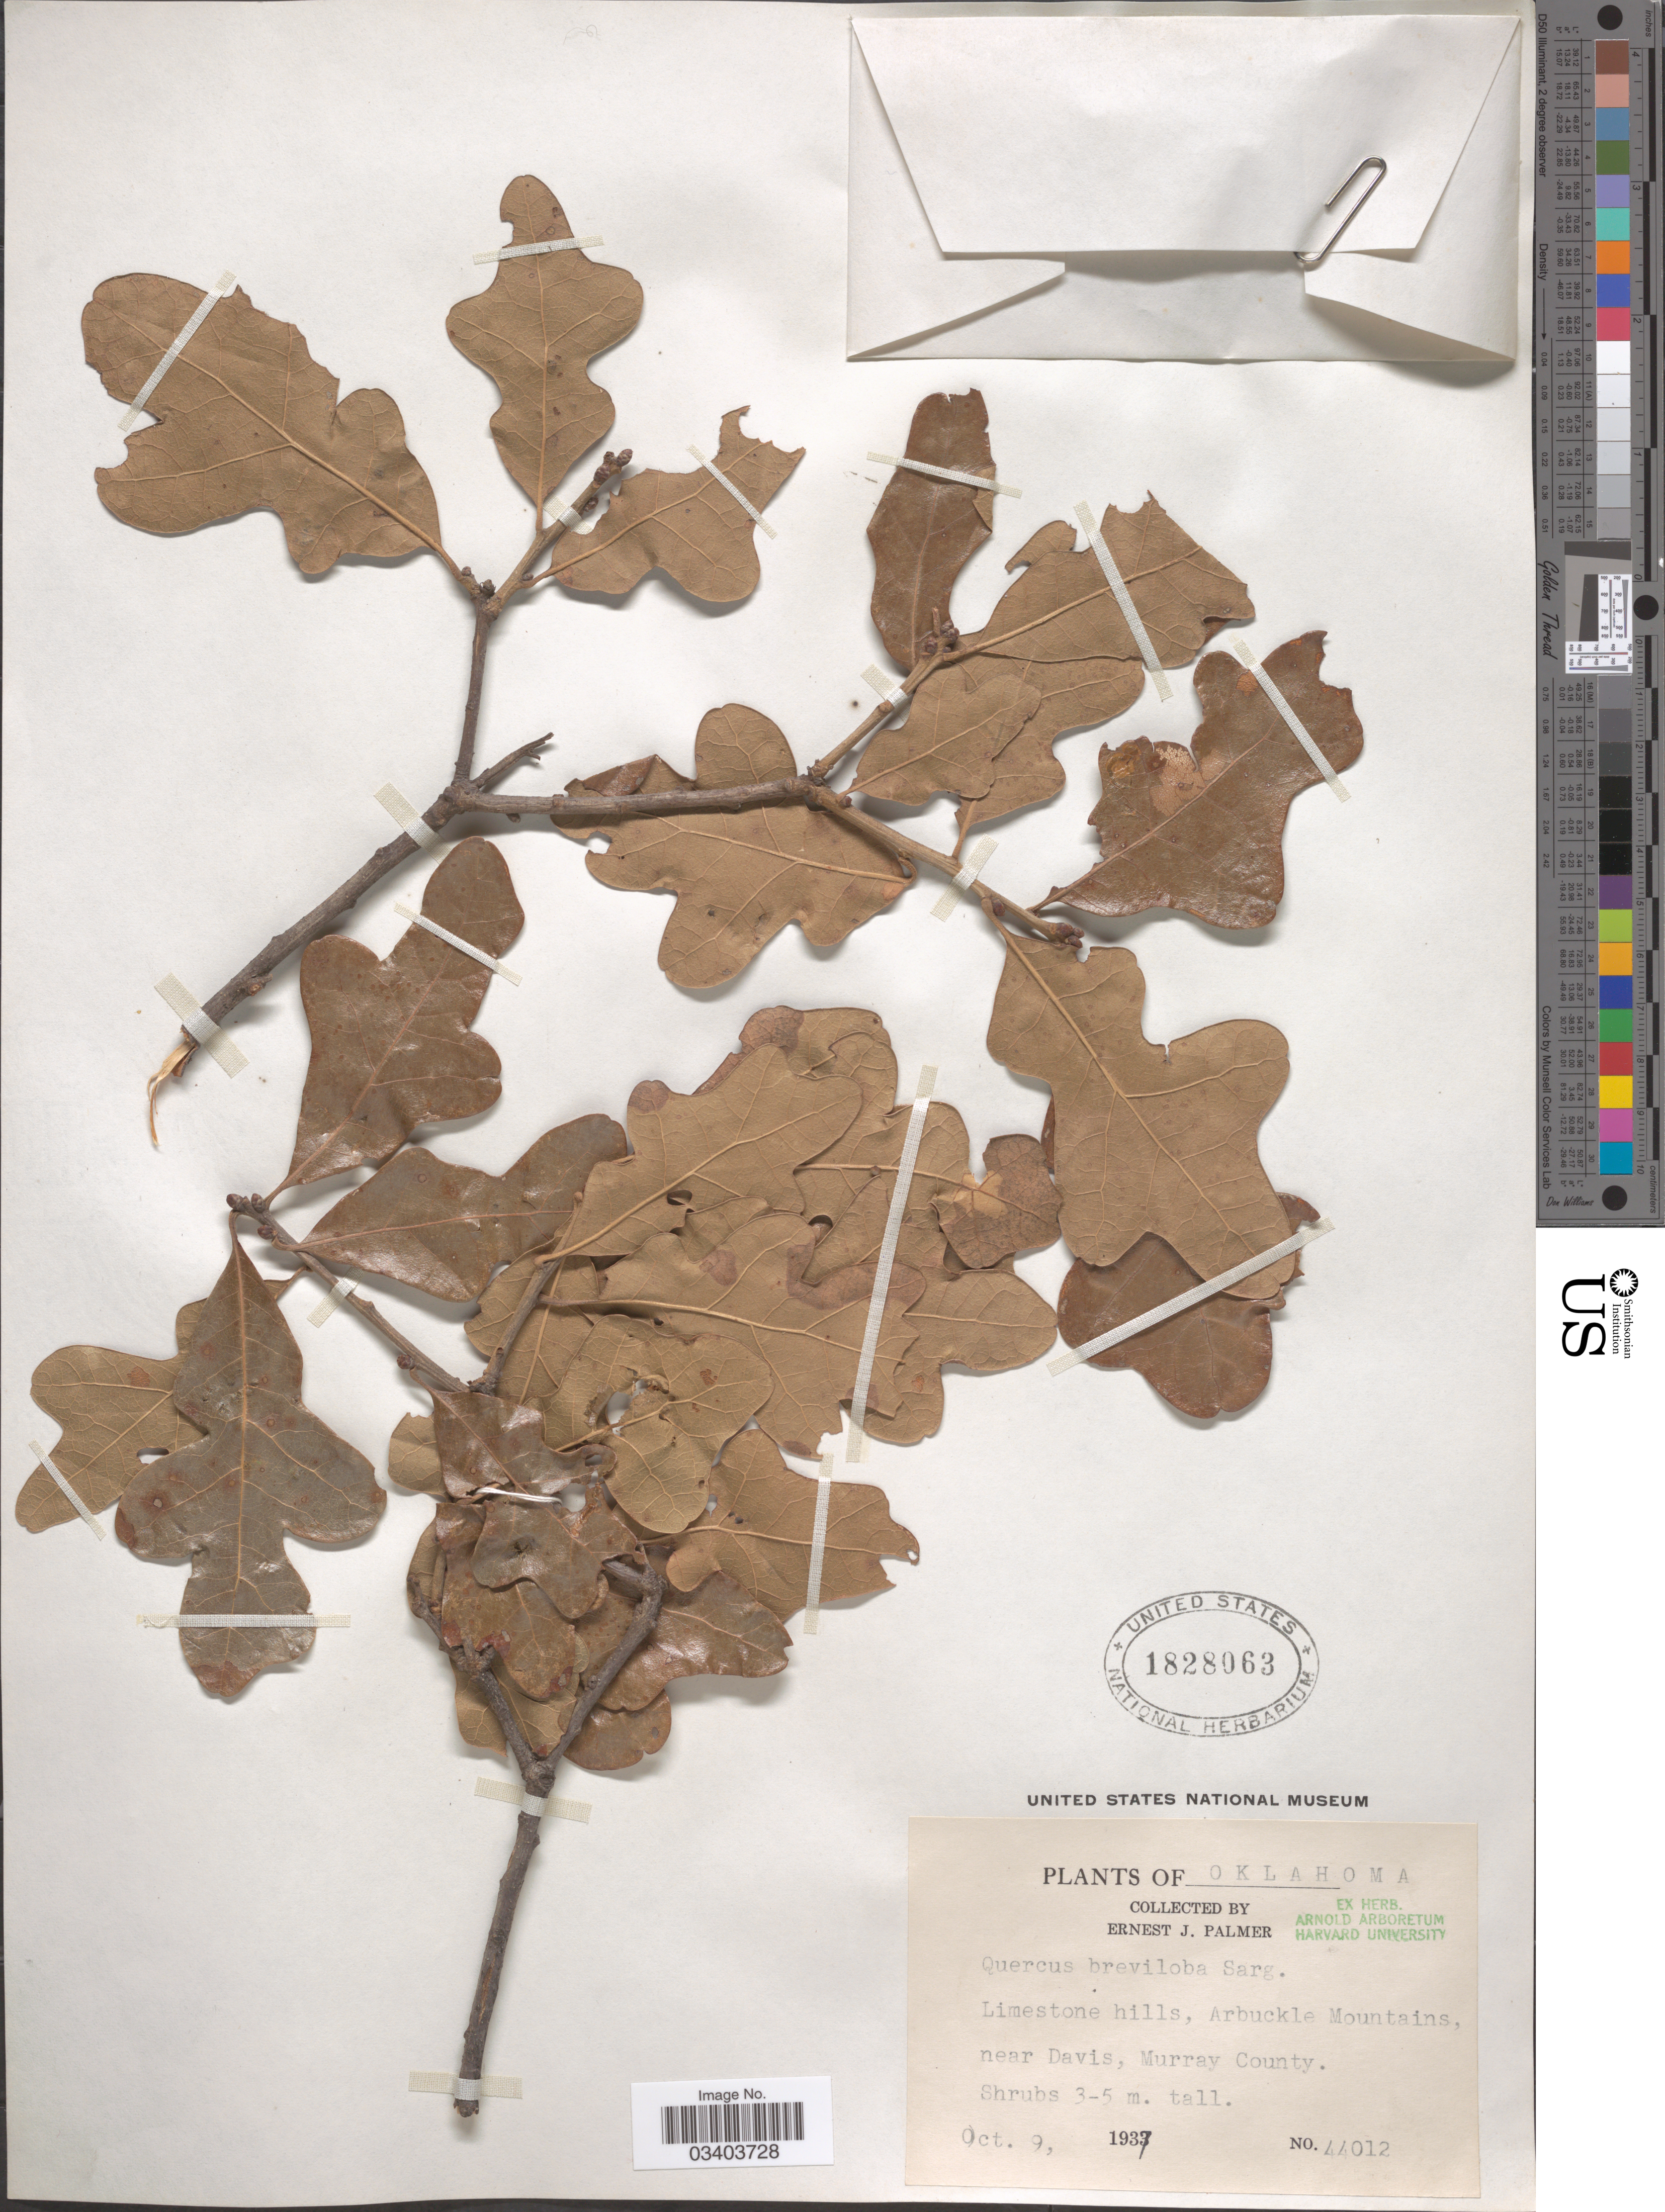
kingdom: Plantae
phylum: Tracheophyta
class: Magnoliopsida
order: Fagales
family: Fagaceae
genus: Quercus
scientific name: Quercus breviloba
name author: (Torr.) Sarg.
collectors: E. J. Palmer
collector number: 44012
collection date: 1937-10-09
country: United States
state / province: Oklahoma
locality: Limestone hill, Arbuckle Mountains, near Davis, Murray County.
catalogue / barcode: US 1828063